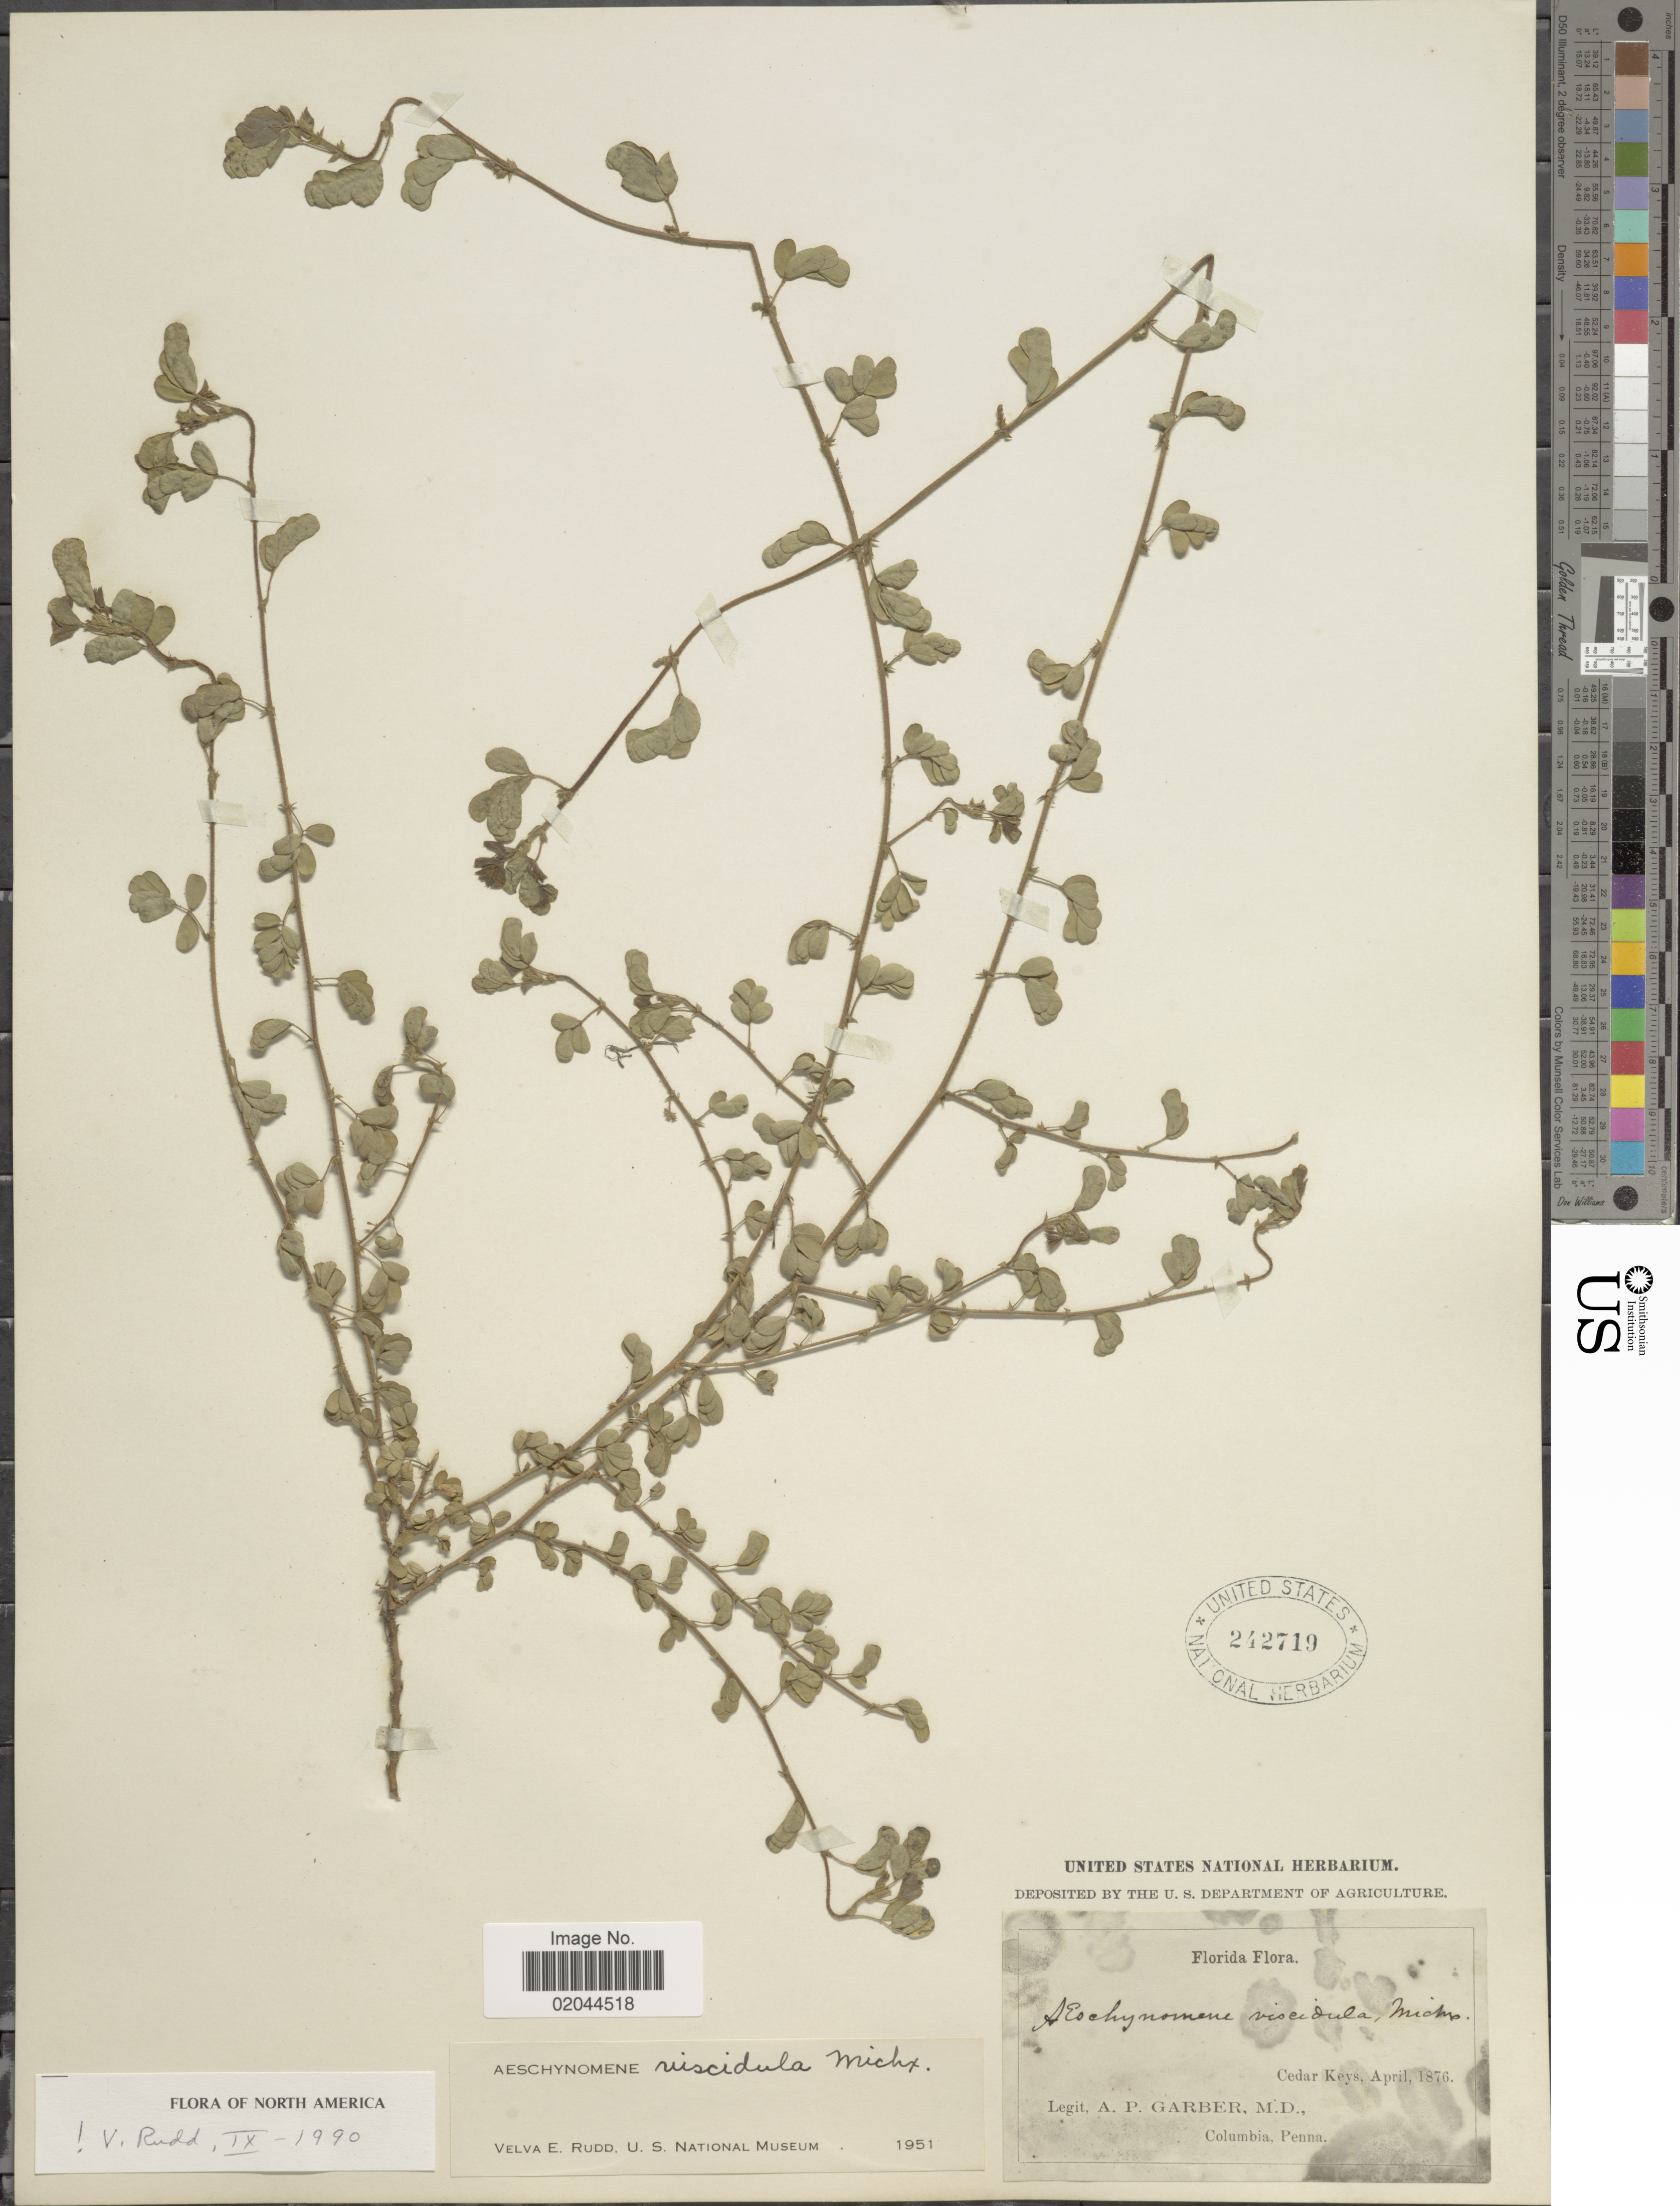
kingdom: Plantae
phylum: Tracheophyta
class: Magnoliopsida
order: Fabales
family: Fabaceae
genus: Aeschynomene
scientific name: Aeschynomene viscidula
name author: Michx.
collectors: A. P. Garber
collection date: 1876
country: United States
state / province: Florida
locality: Columbia, Penna.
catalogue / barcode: US 242719